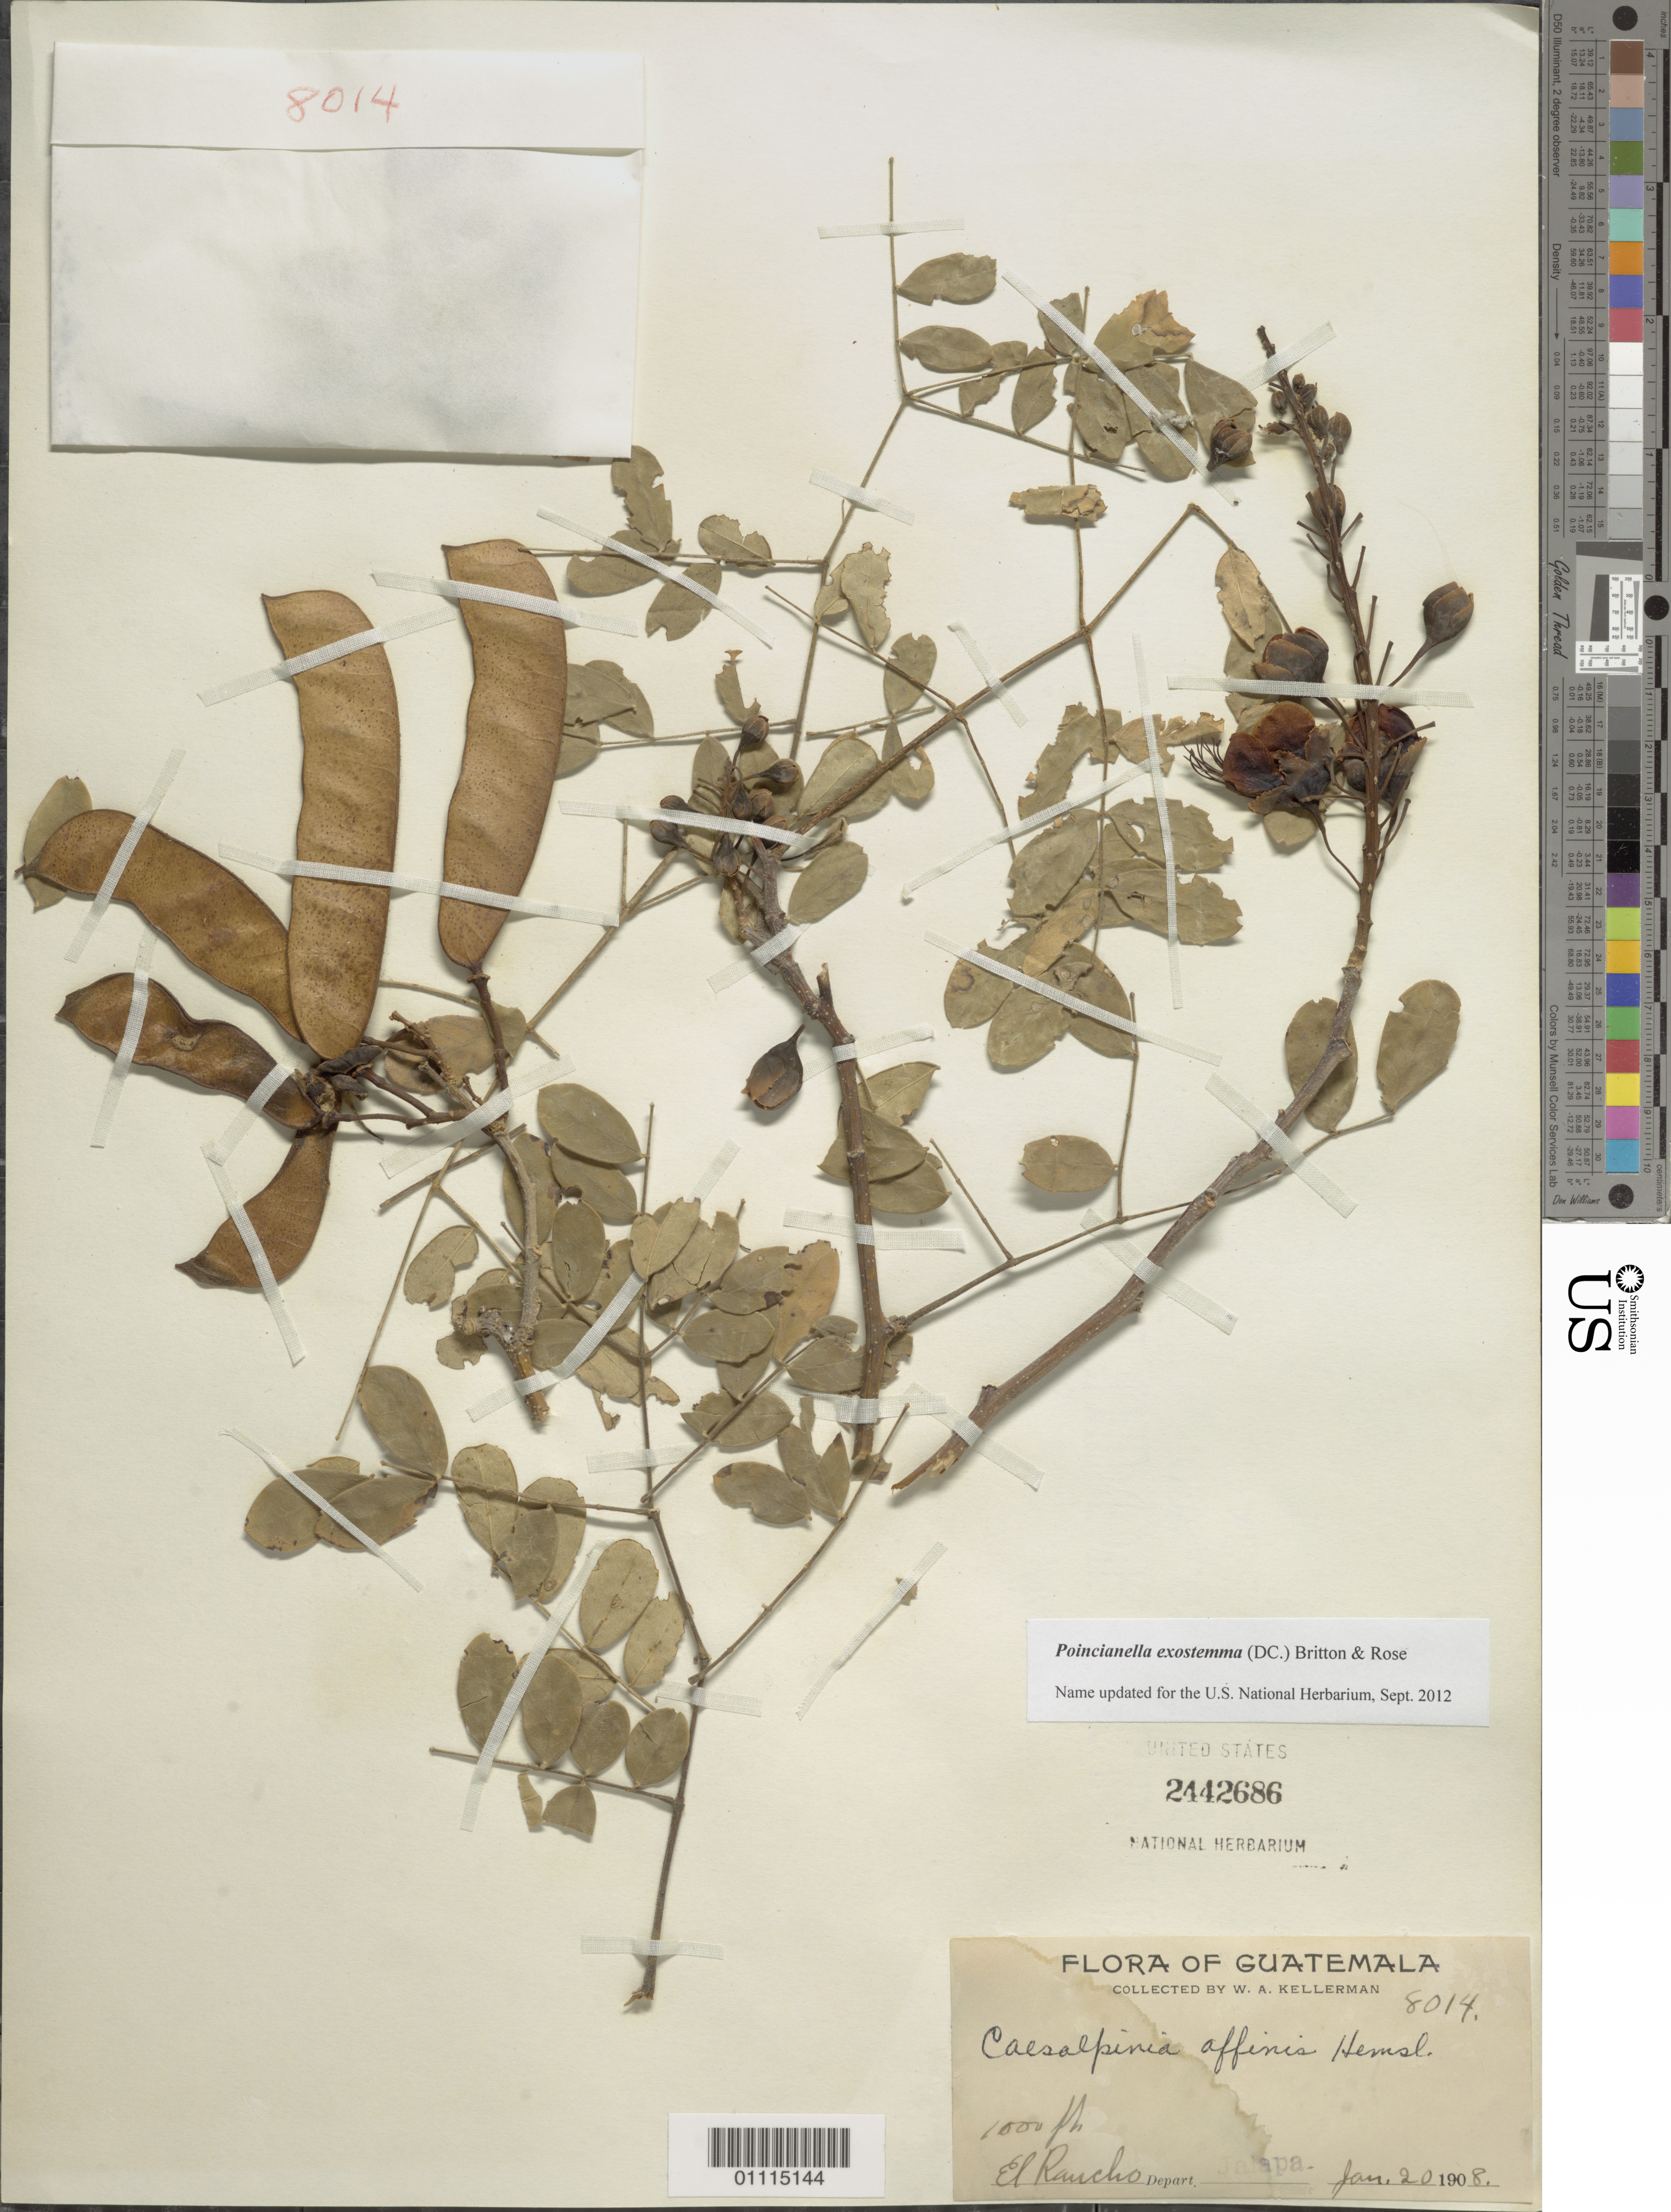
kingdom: Plantae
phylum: Tracheophyta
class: Magnoliopsida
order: Fabales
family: Fabaceae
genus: Erythrostemon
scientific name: Erythrostemon exostemma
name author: (Moc. & Sessé ex DC.) Gagnon & G.P. Lewis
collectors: W. A. Kellerman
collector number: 8014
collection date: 1908-01-20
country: Guatemala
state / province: Jalapa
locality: El Rancho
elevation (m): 305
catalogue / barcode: US 2442686